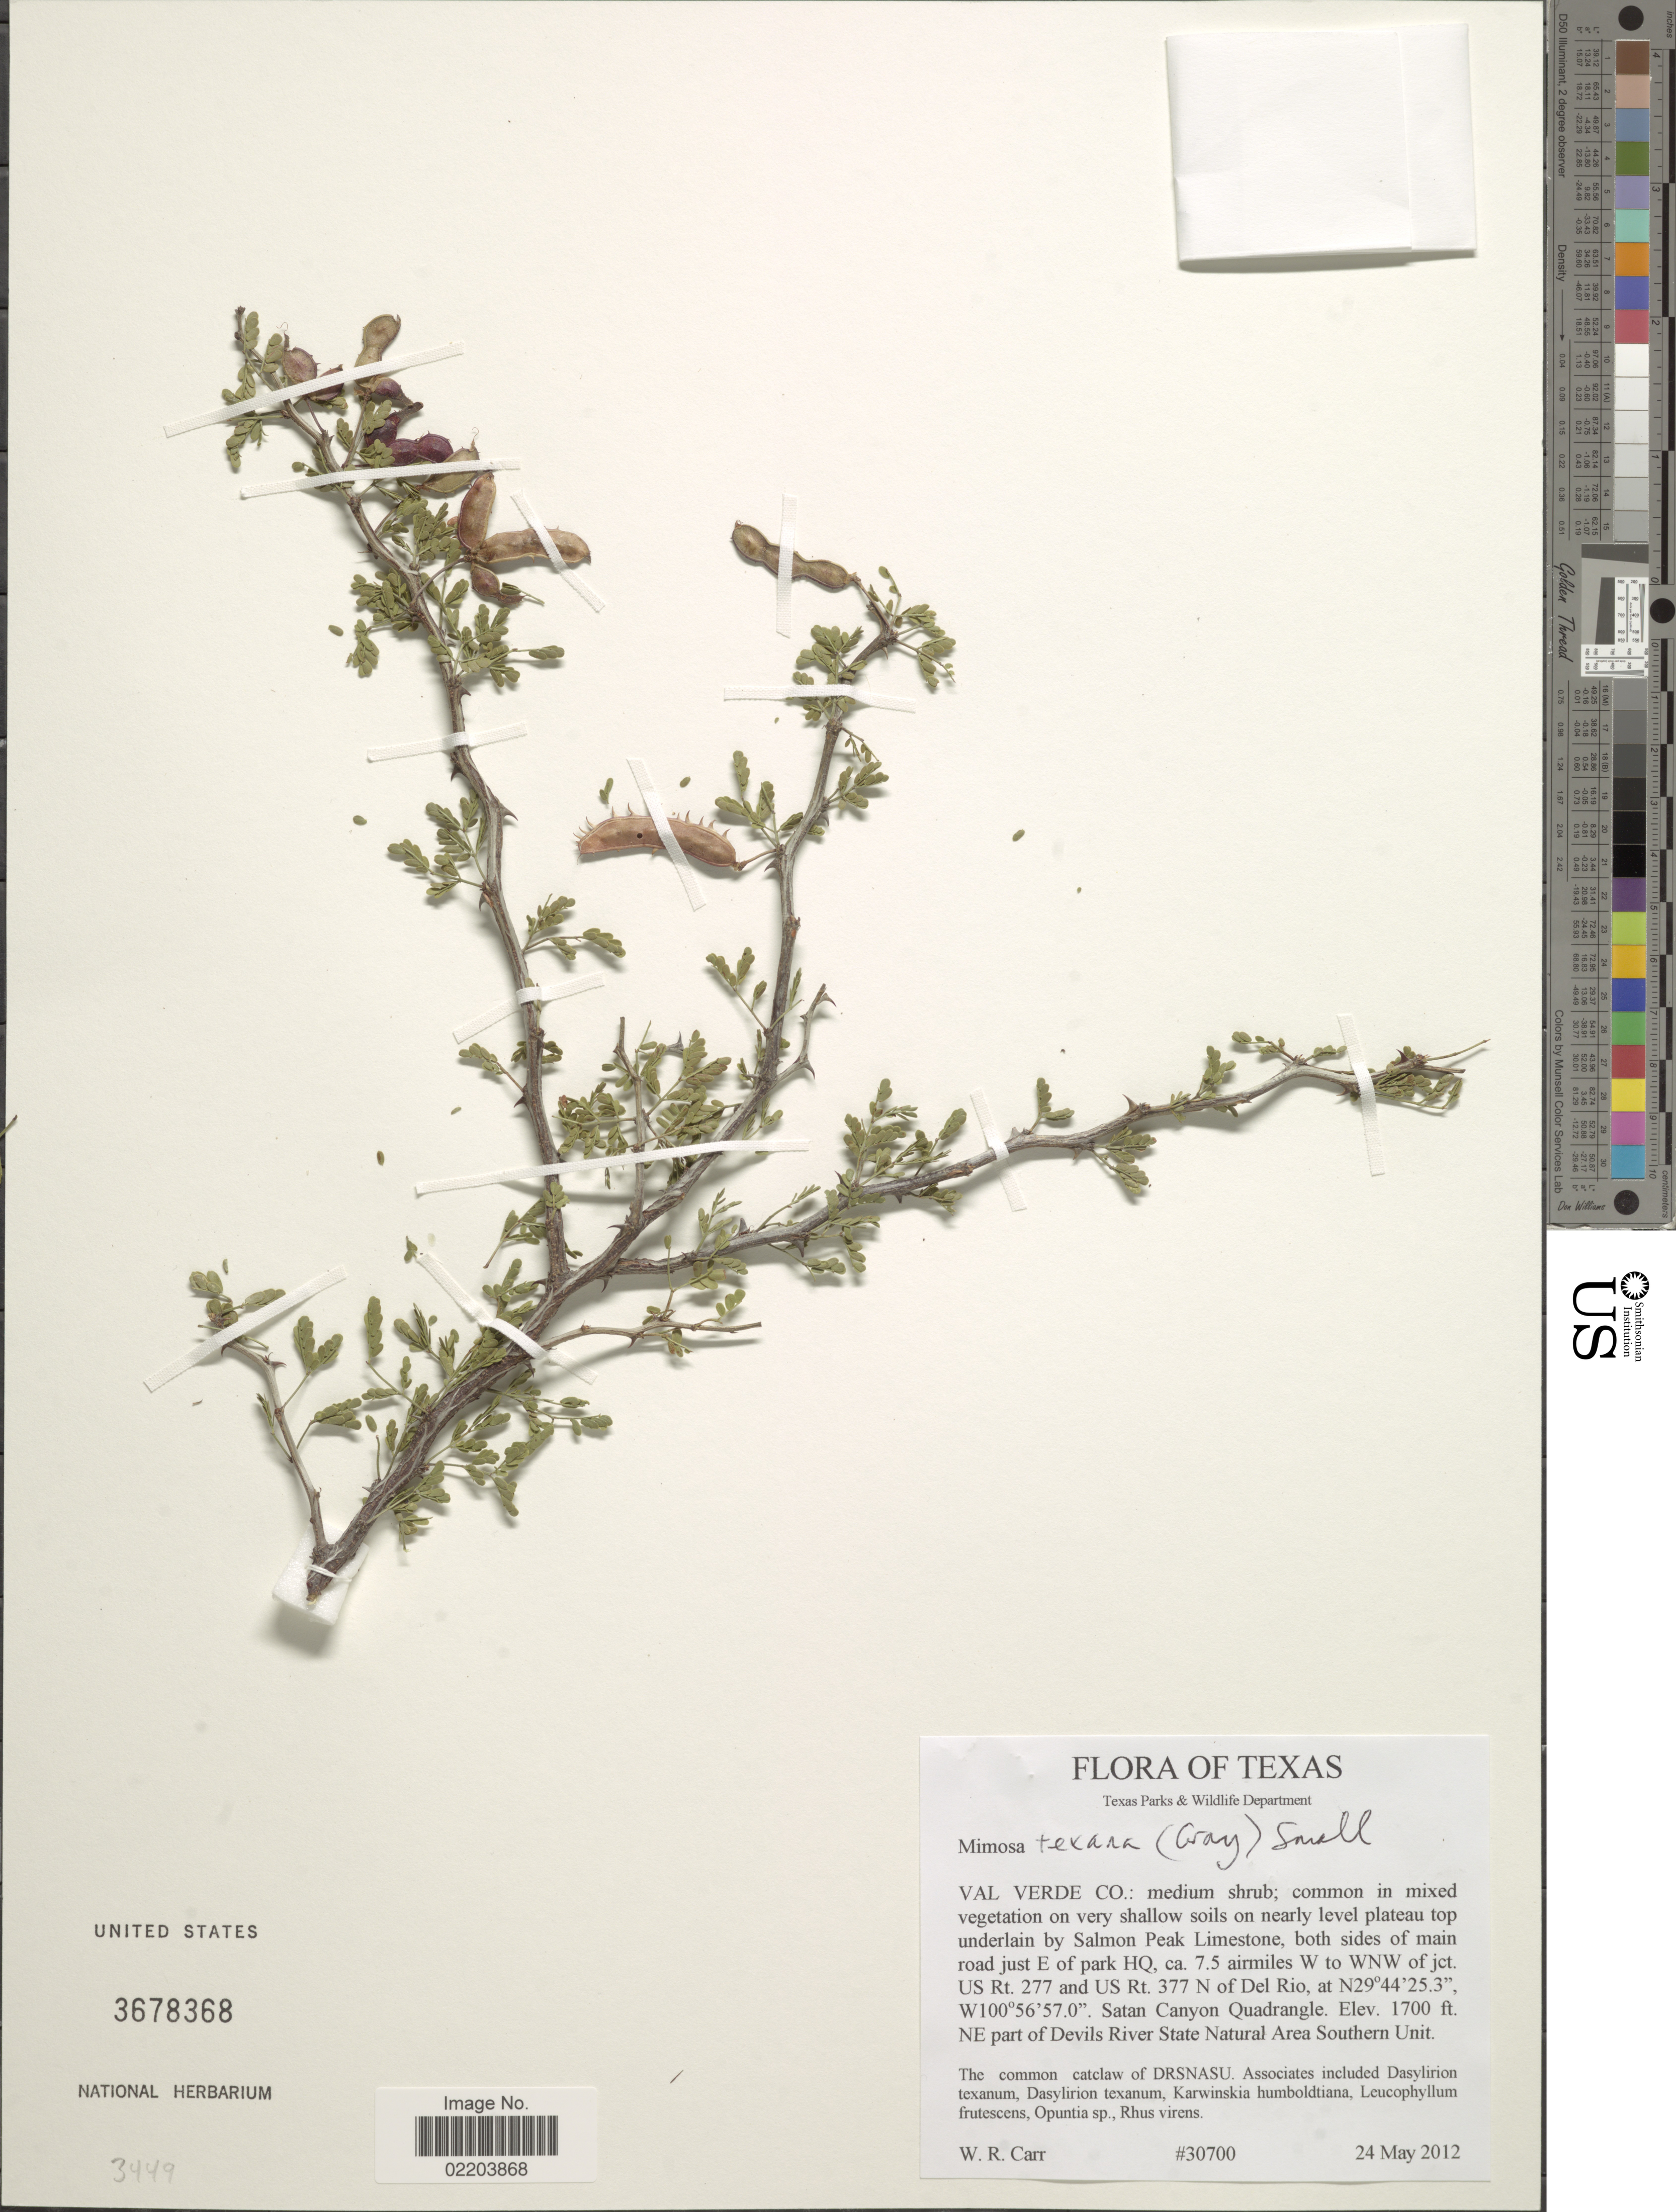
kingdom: Plantae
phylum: Tracheophyta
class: Magnoliopsida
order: Fabales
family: Fabaceae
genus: Mimosa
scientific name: Mimosa texana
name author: (A. Gray) Small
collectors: W. Carr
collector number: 30700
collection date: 2012-05-24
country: United States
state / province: Texas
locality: Val Verde Co.: common in mixed vegetation on very shallow soils on nearly level plateau top underlain by Salmon Peak Limestone, both sides of main road just E of park HQ, ca 7.5 airmiles W to WNW of jct. US Rt. 277 and US Rt. 377 N of Del Rio, Satan Canyon Quadrangle. NE part of Devils River State Natural Area Southern Unit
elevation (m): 518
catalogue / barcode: US 3678368